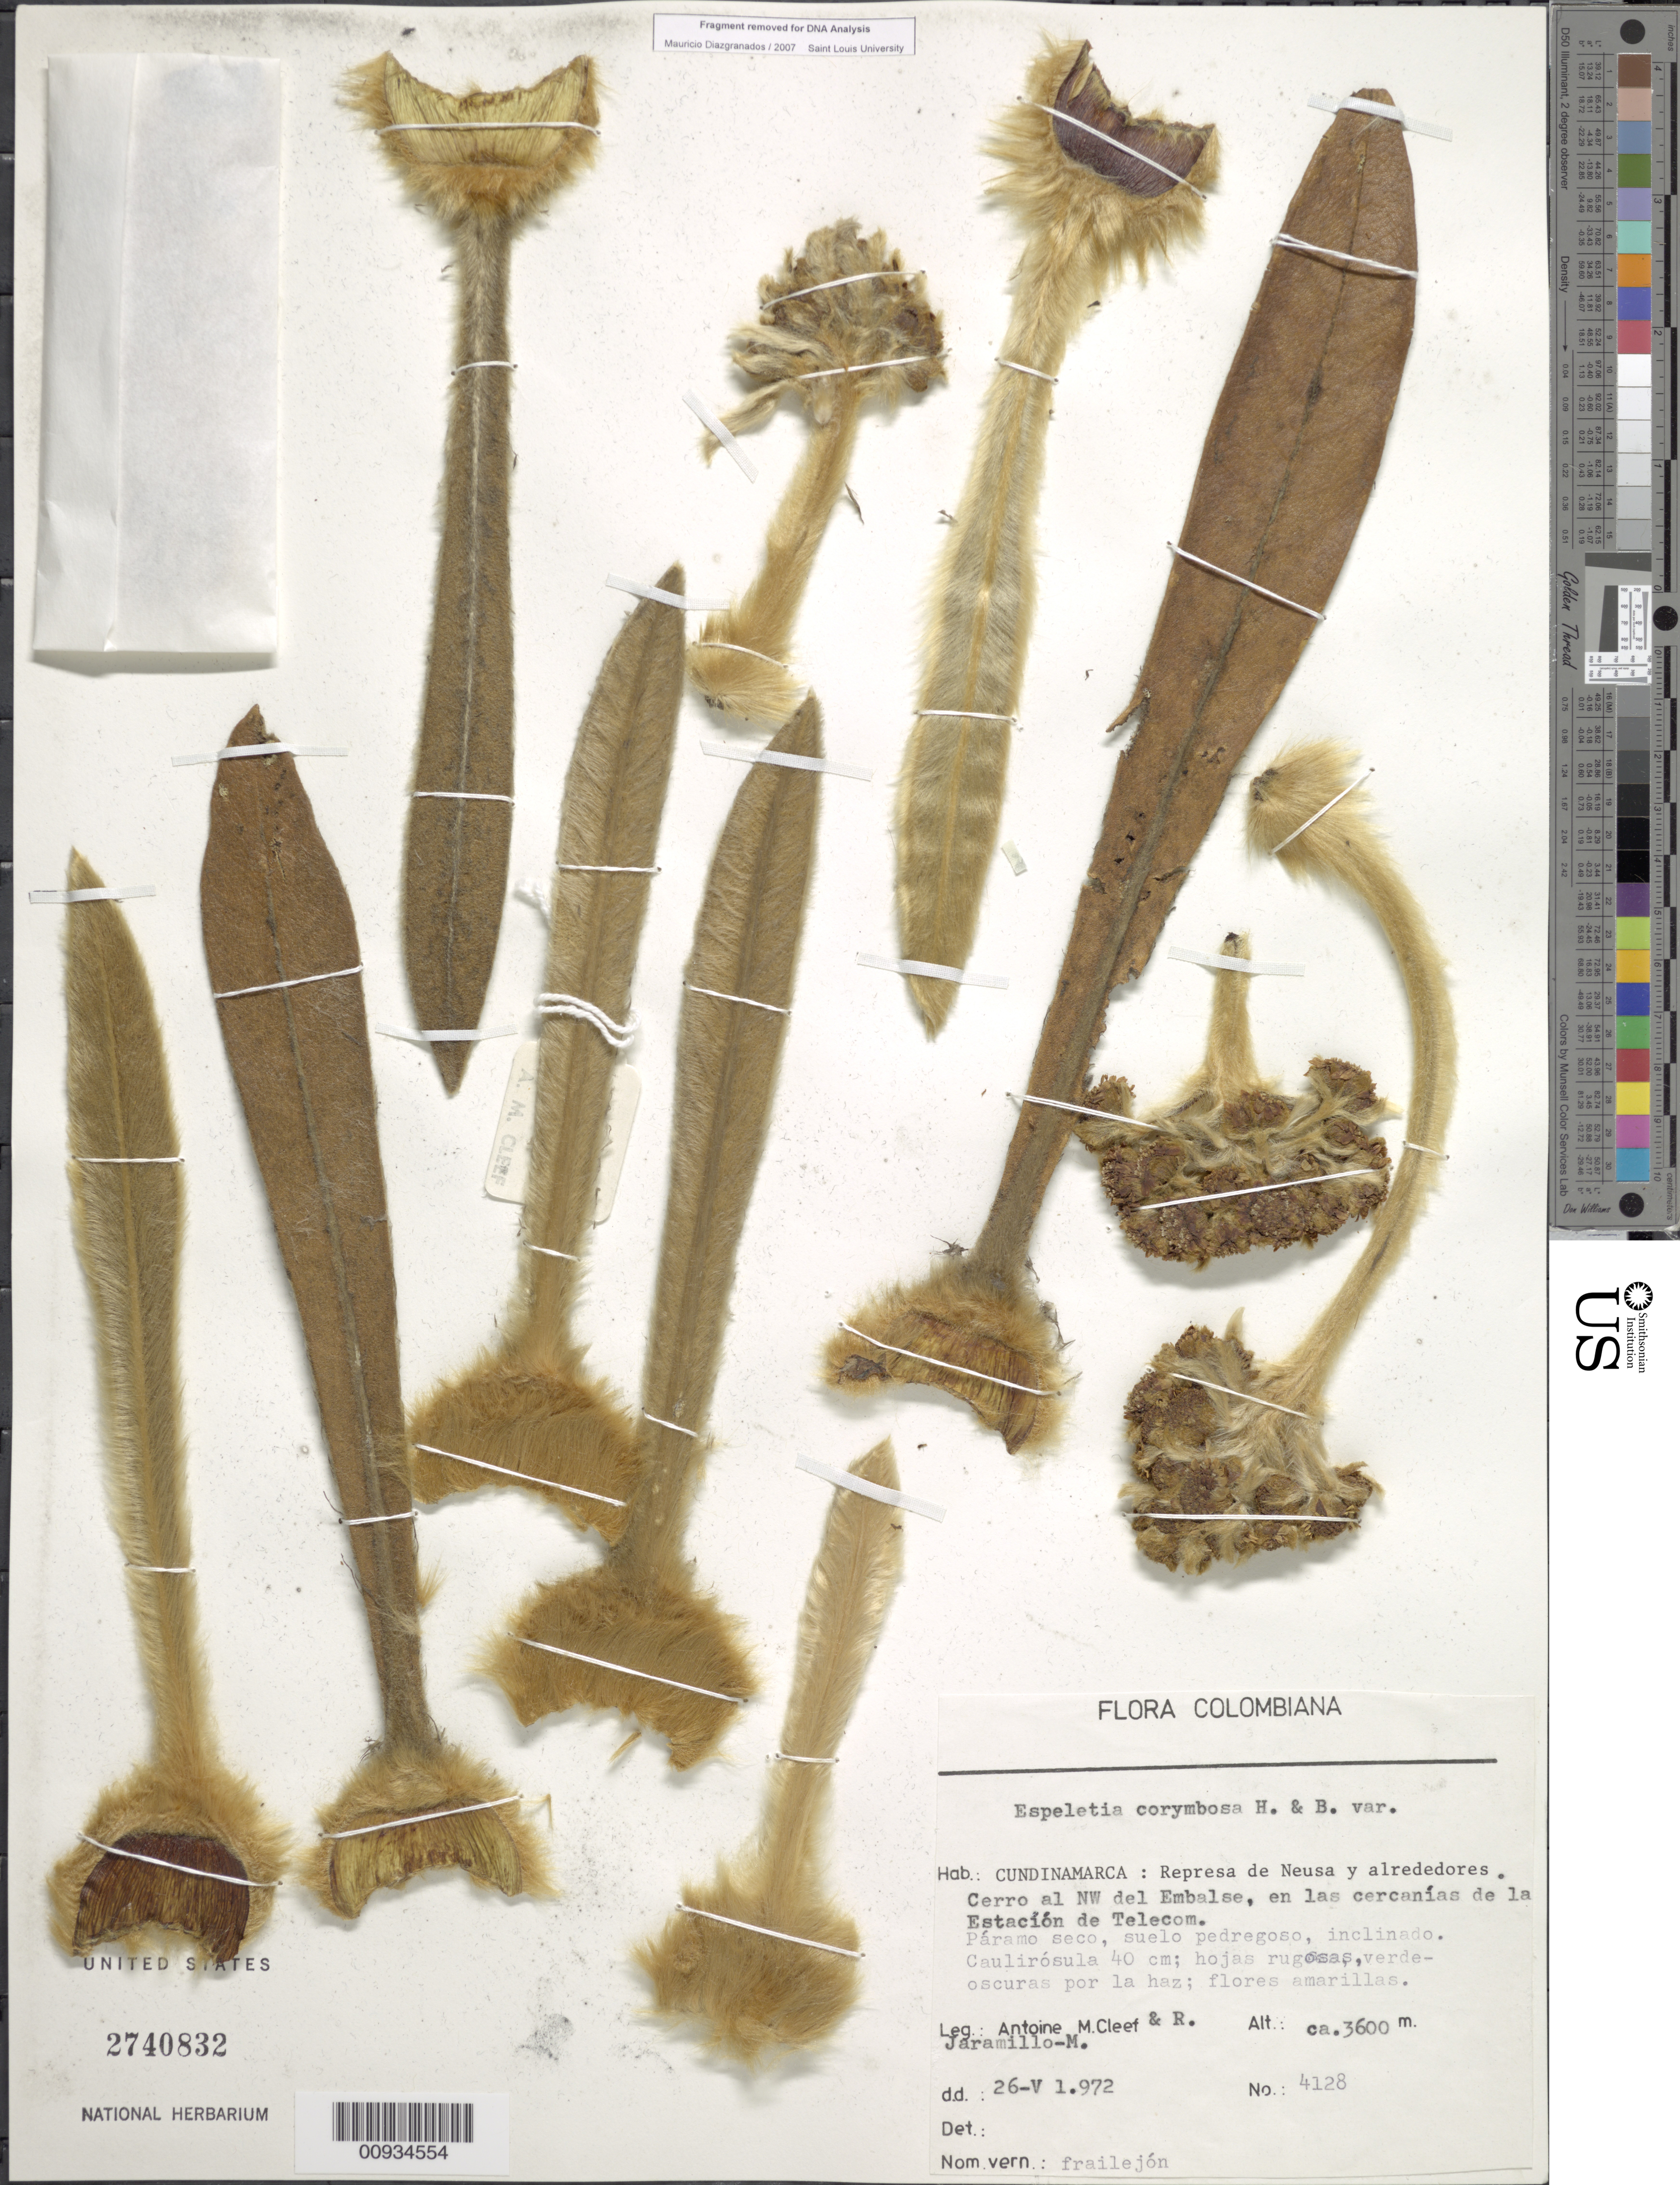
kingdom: Plantae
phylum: Tracheophyta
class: Magnoliopsida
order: Asterales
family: Asteraceae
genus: Espeletiopsis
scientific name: Espeletiopsis corymbosa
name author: (Humb. & Bonpl.) Cuatrec.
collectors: A. M. Cleef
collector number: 4128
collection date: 1972-05-26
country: Colombia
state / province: Cundinamarca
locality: Represa de Neusa y alrededores. Cerro al NW del Embalse, en las cercanías de la Estación de Telecóm.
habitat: Páramo seco, suelo pedregoso, inclinado.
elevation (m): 3600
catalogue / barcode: US 2740832